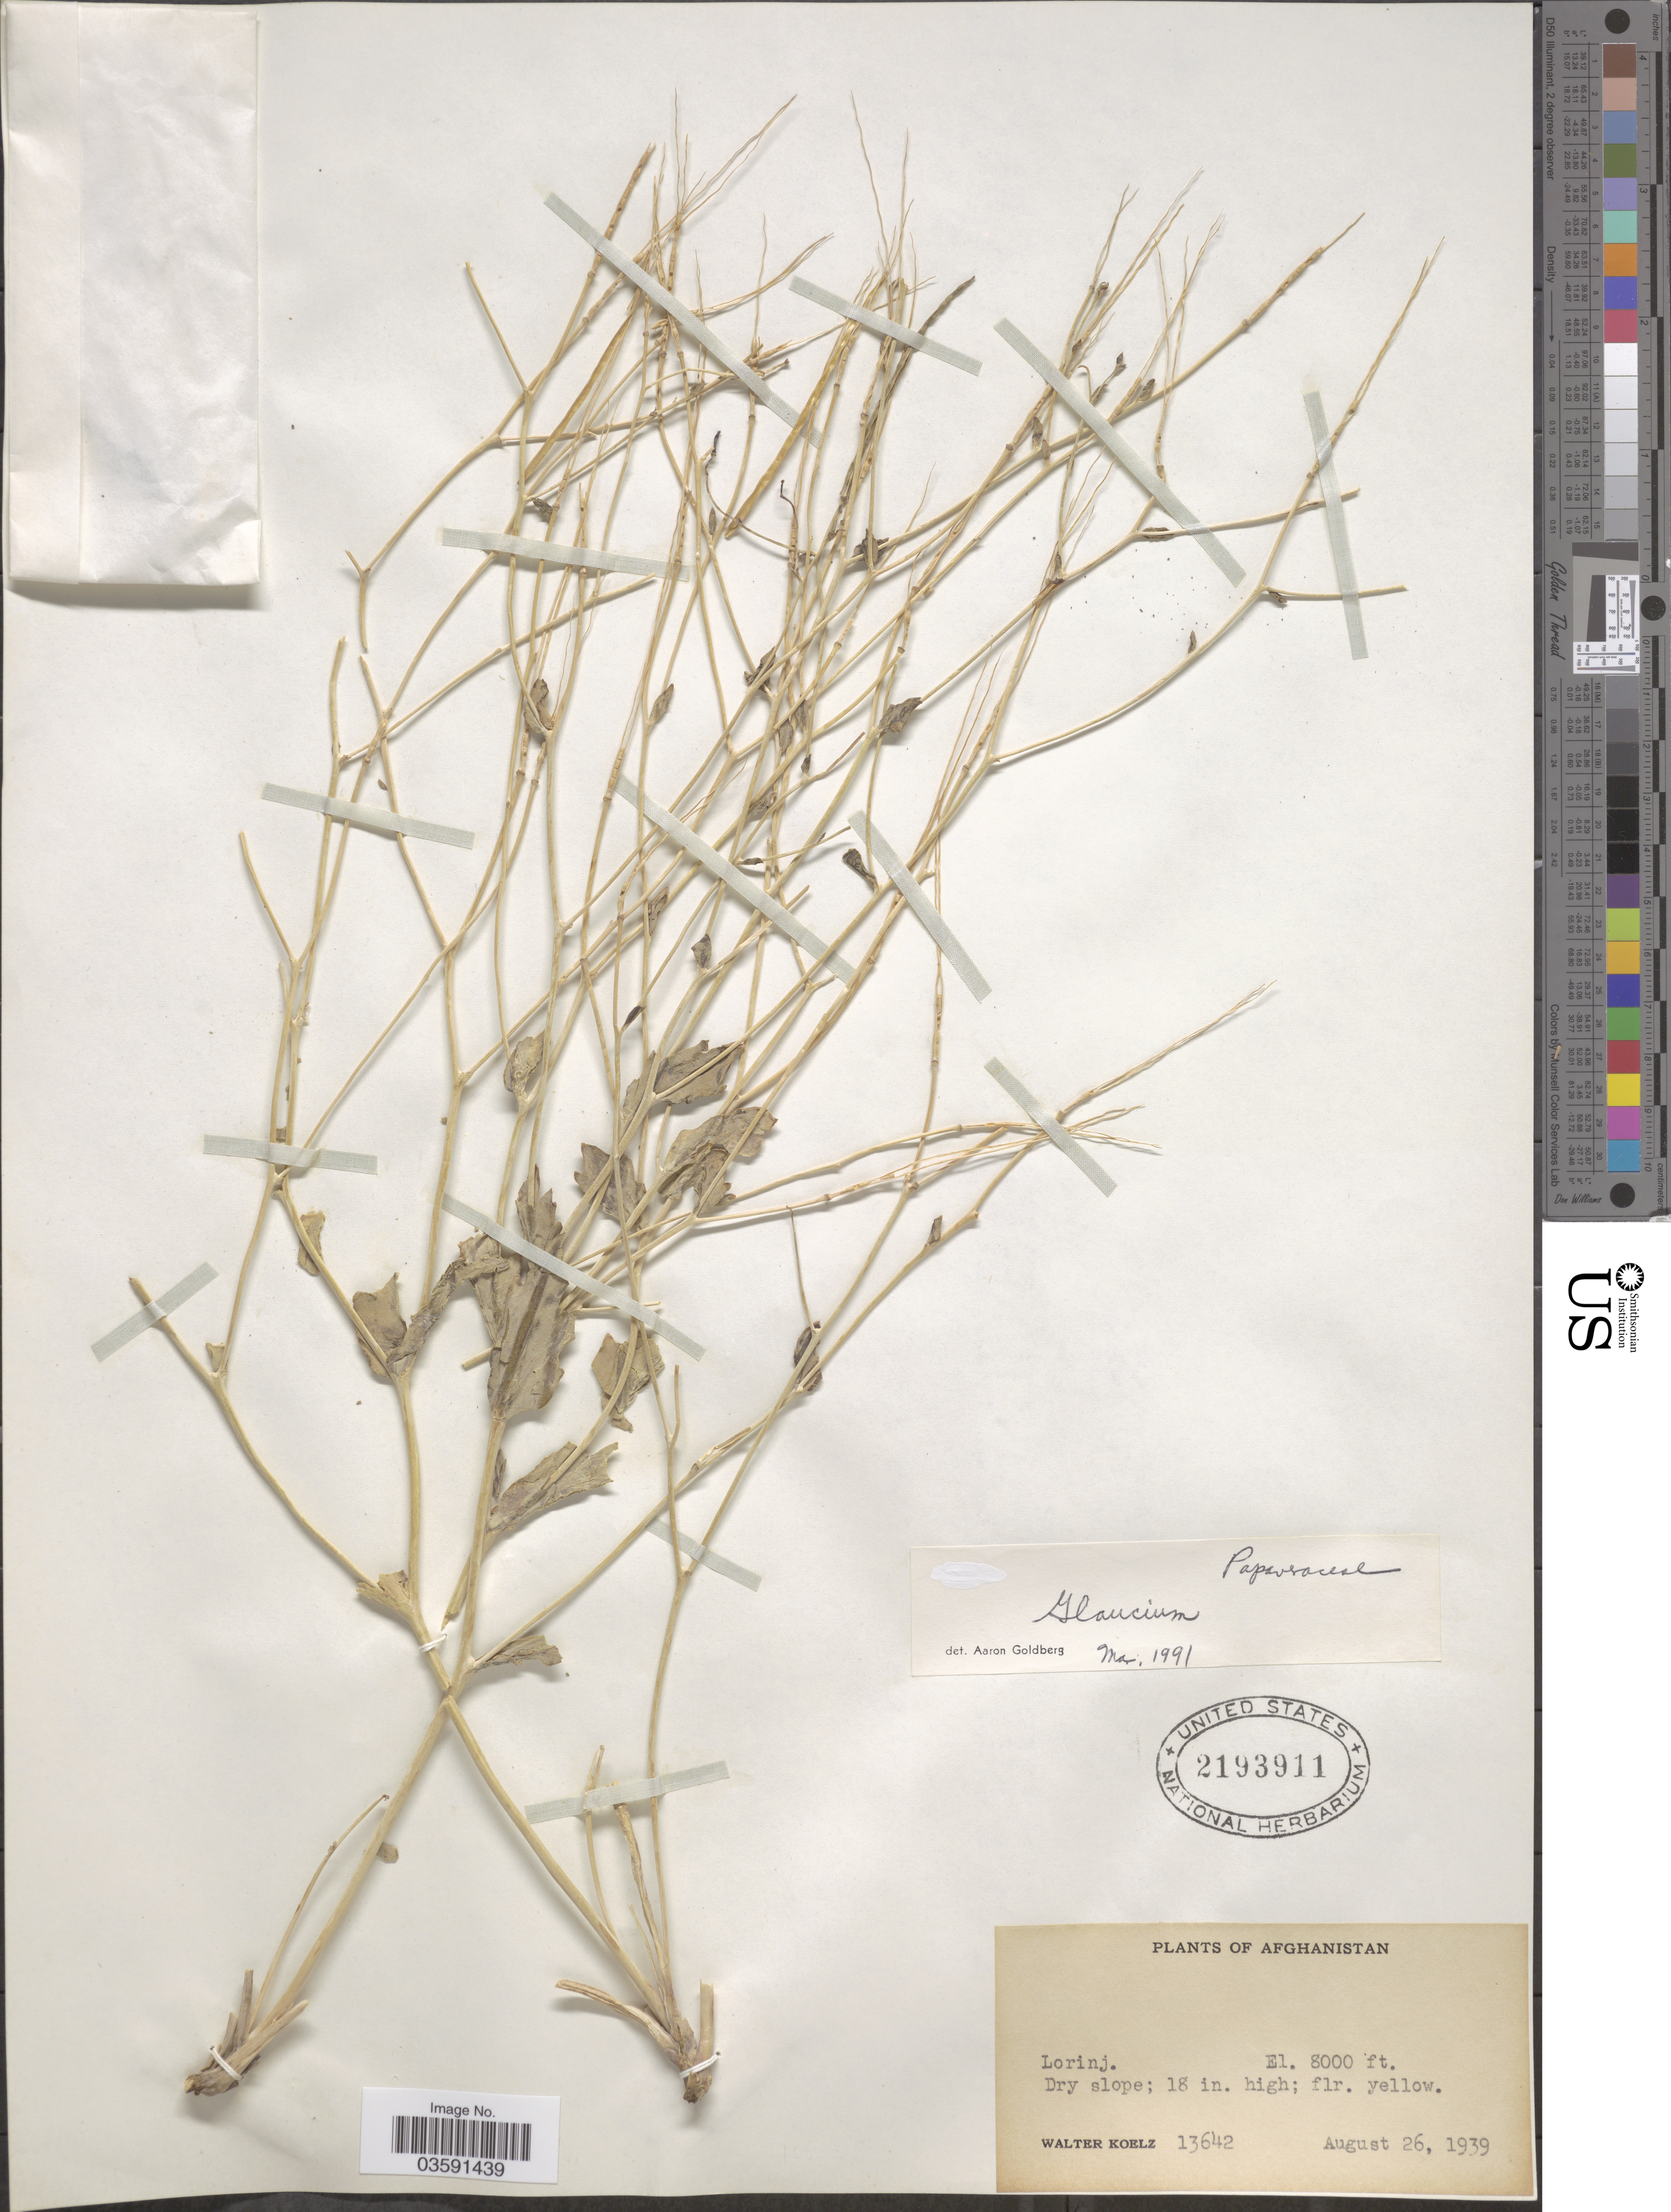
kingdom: Plantae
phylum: Tracheophyta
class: Magnoliopsida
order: Ranunculales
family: Papaveraceae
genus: Glaucium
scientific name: Glaucium sp.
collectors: W. N. Koelz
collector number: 13642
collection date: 1939-08-26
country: Afghanistan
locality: Lorinj.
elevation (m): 2438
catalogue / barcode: US 2193911